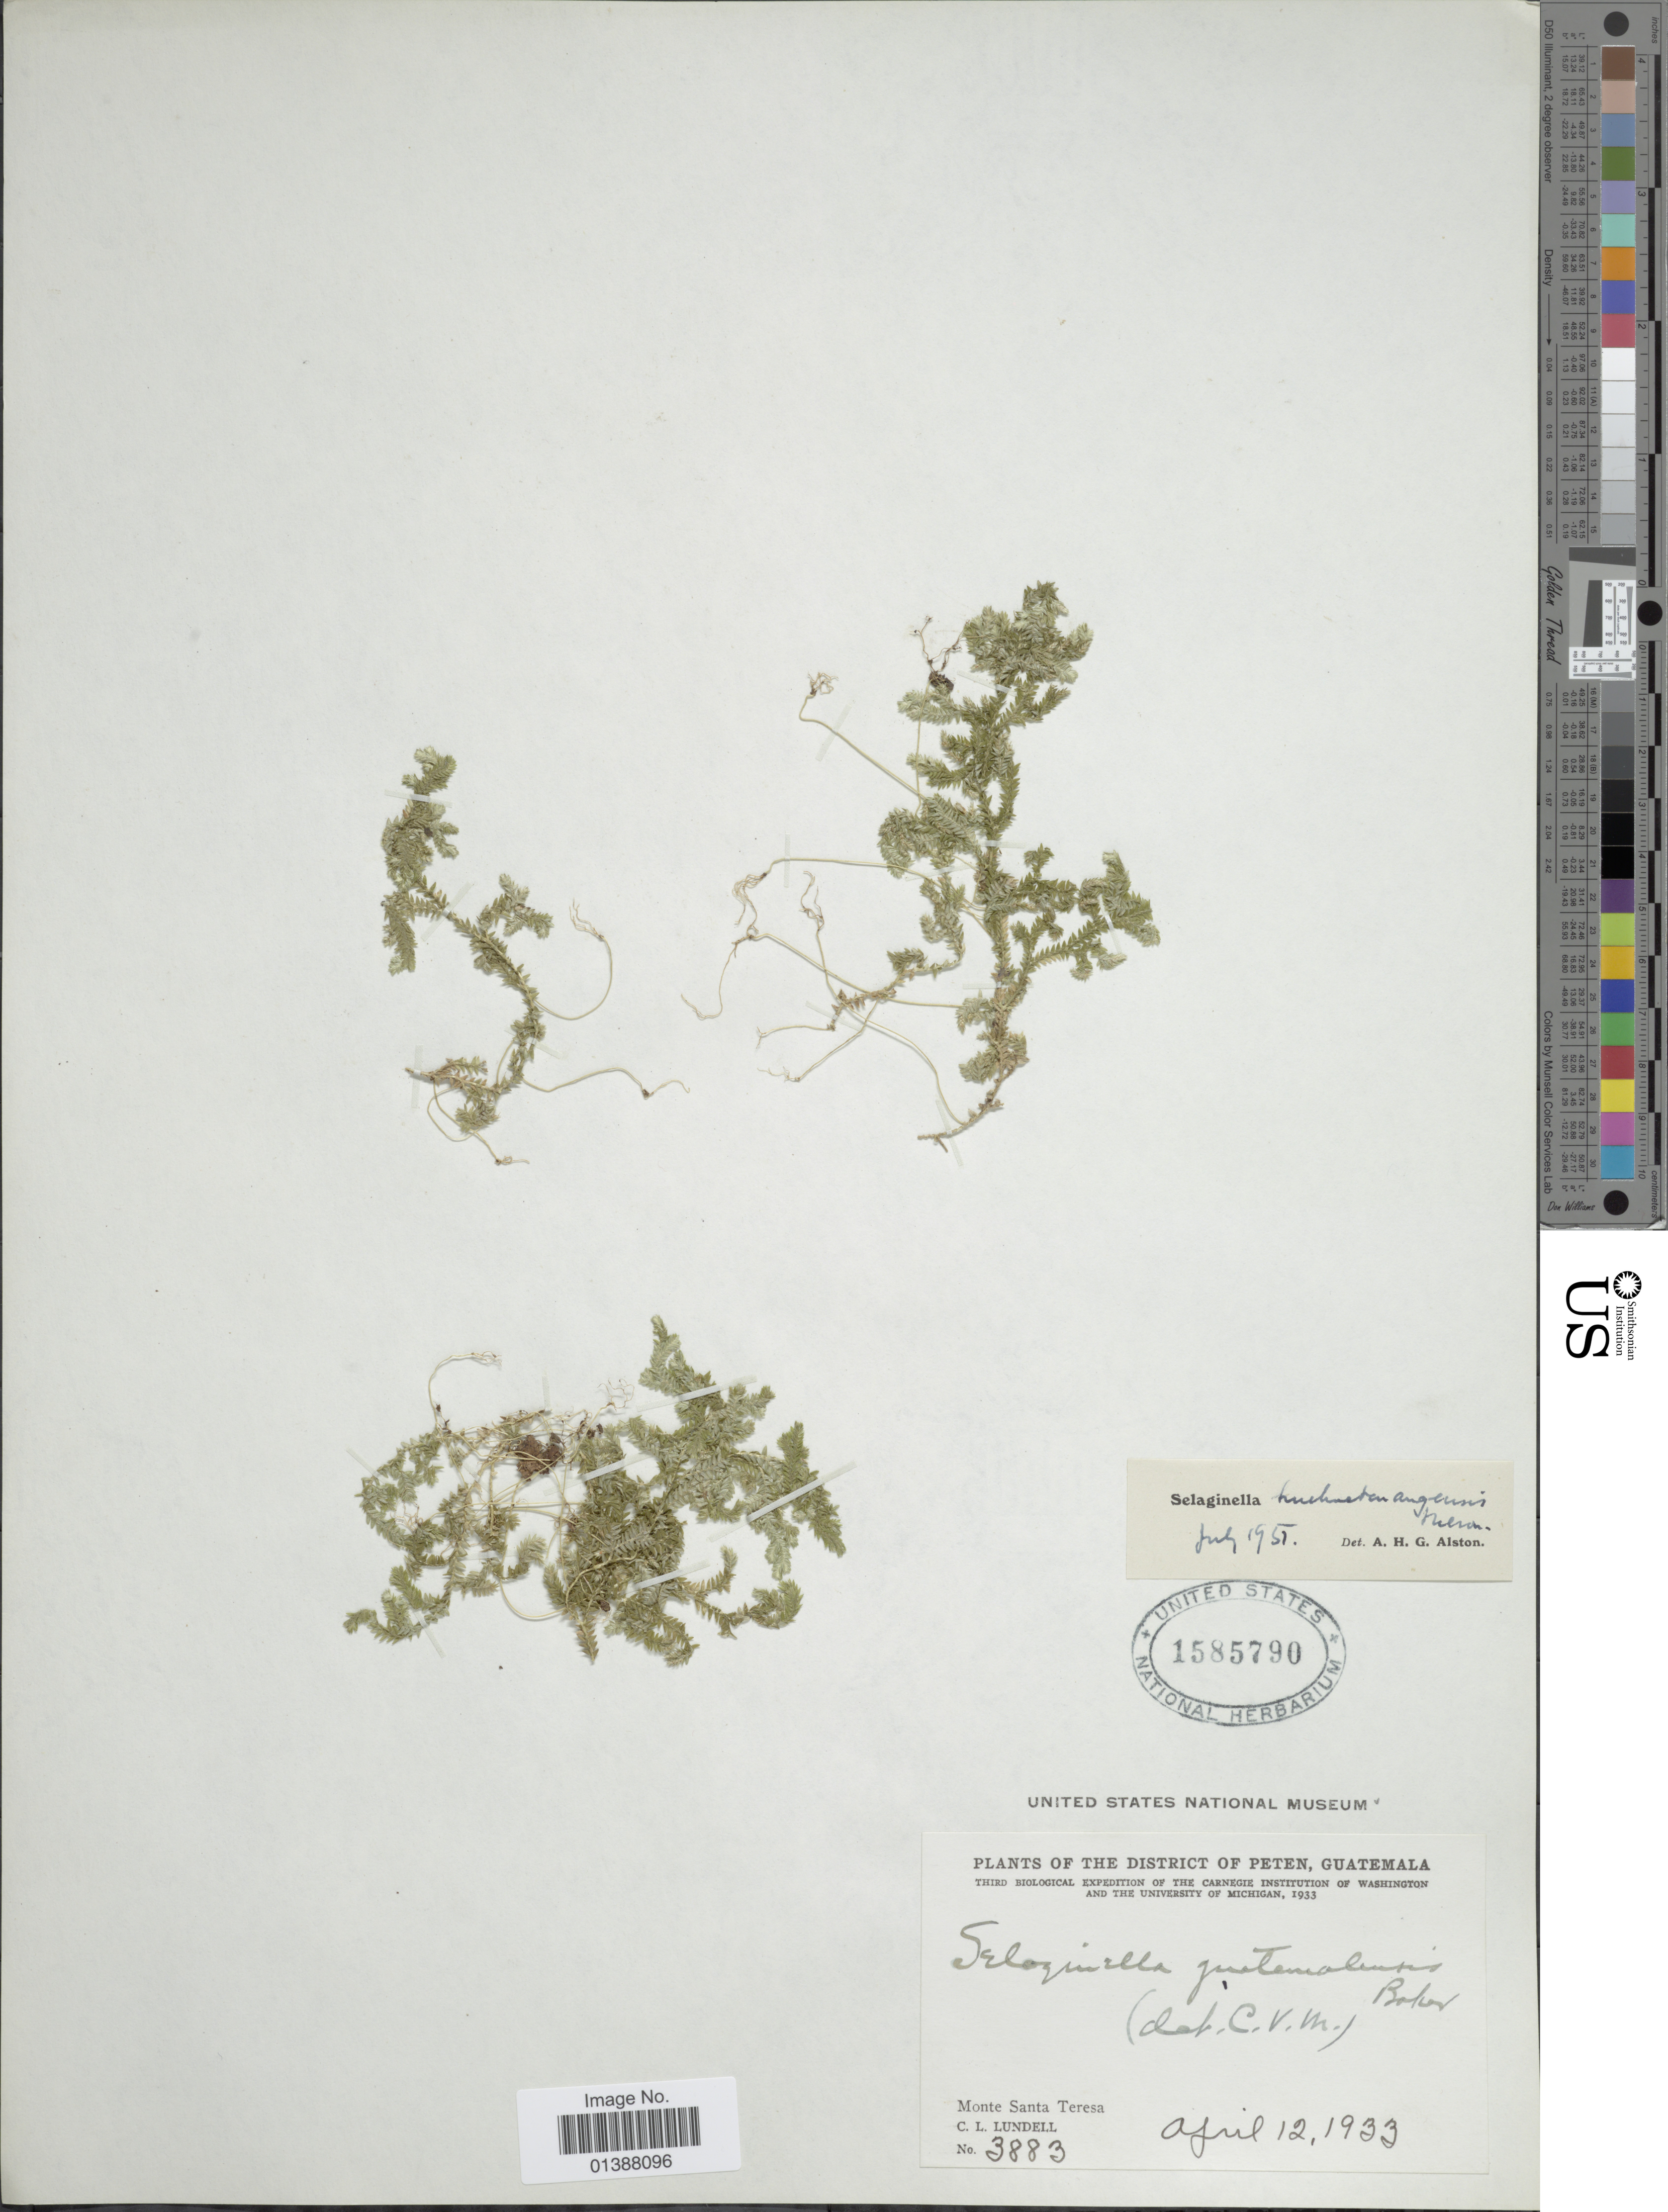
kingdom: Plantae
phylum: Tracheophyta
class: Lycopodiopsida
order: Selaginellales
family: Selaginellaceae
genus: Selaginella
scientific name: Selaginella huehuetenangensis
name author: Hieron.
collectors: C. L. Lundell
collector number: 3883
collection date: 1933-04-12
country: Guatemala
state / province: El Petén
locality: The District of Peten, Monte Santa Teresa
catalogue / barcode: US 1585790